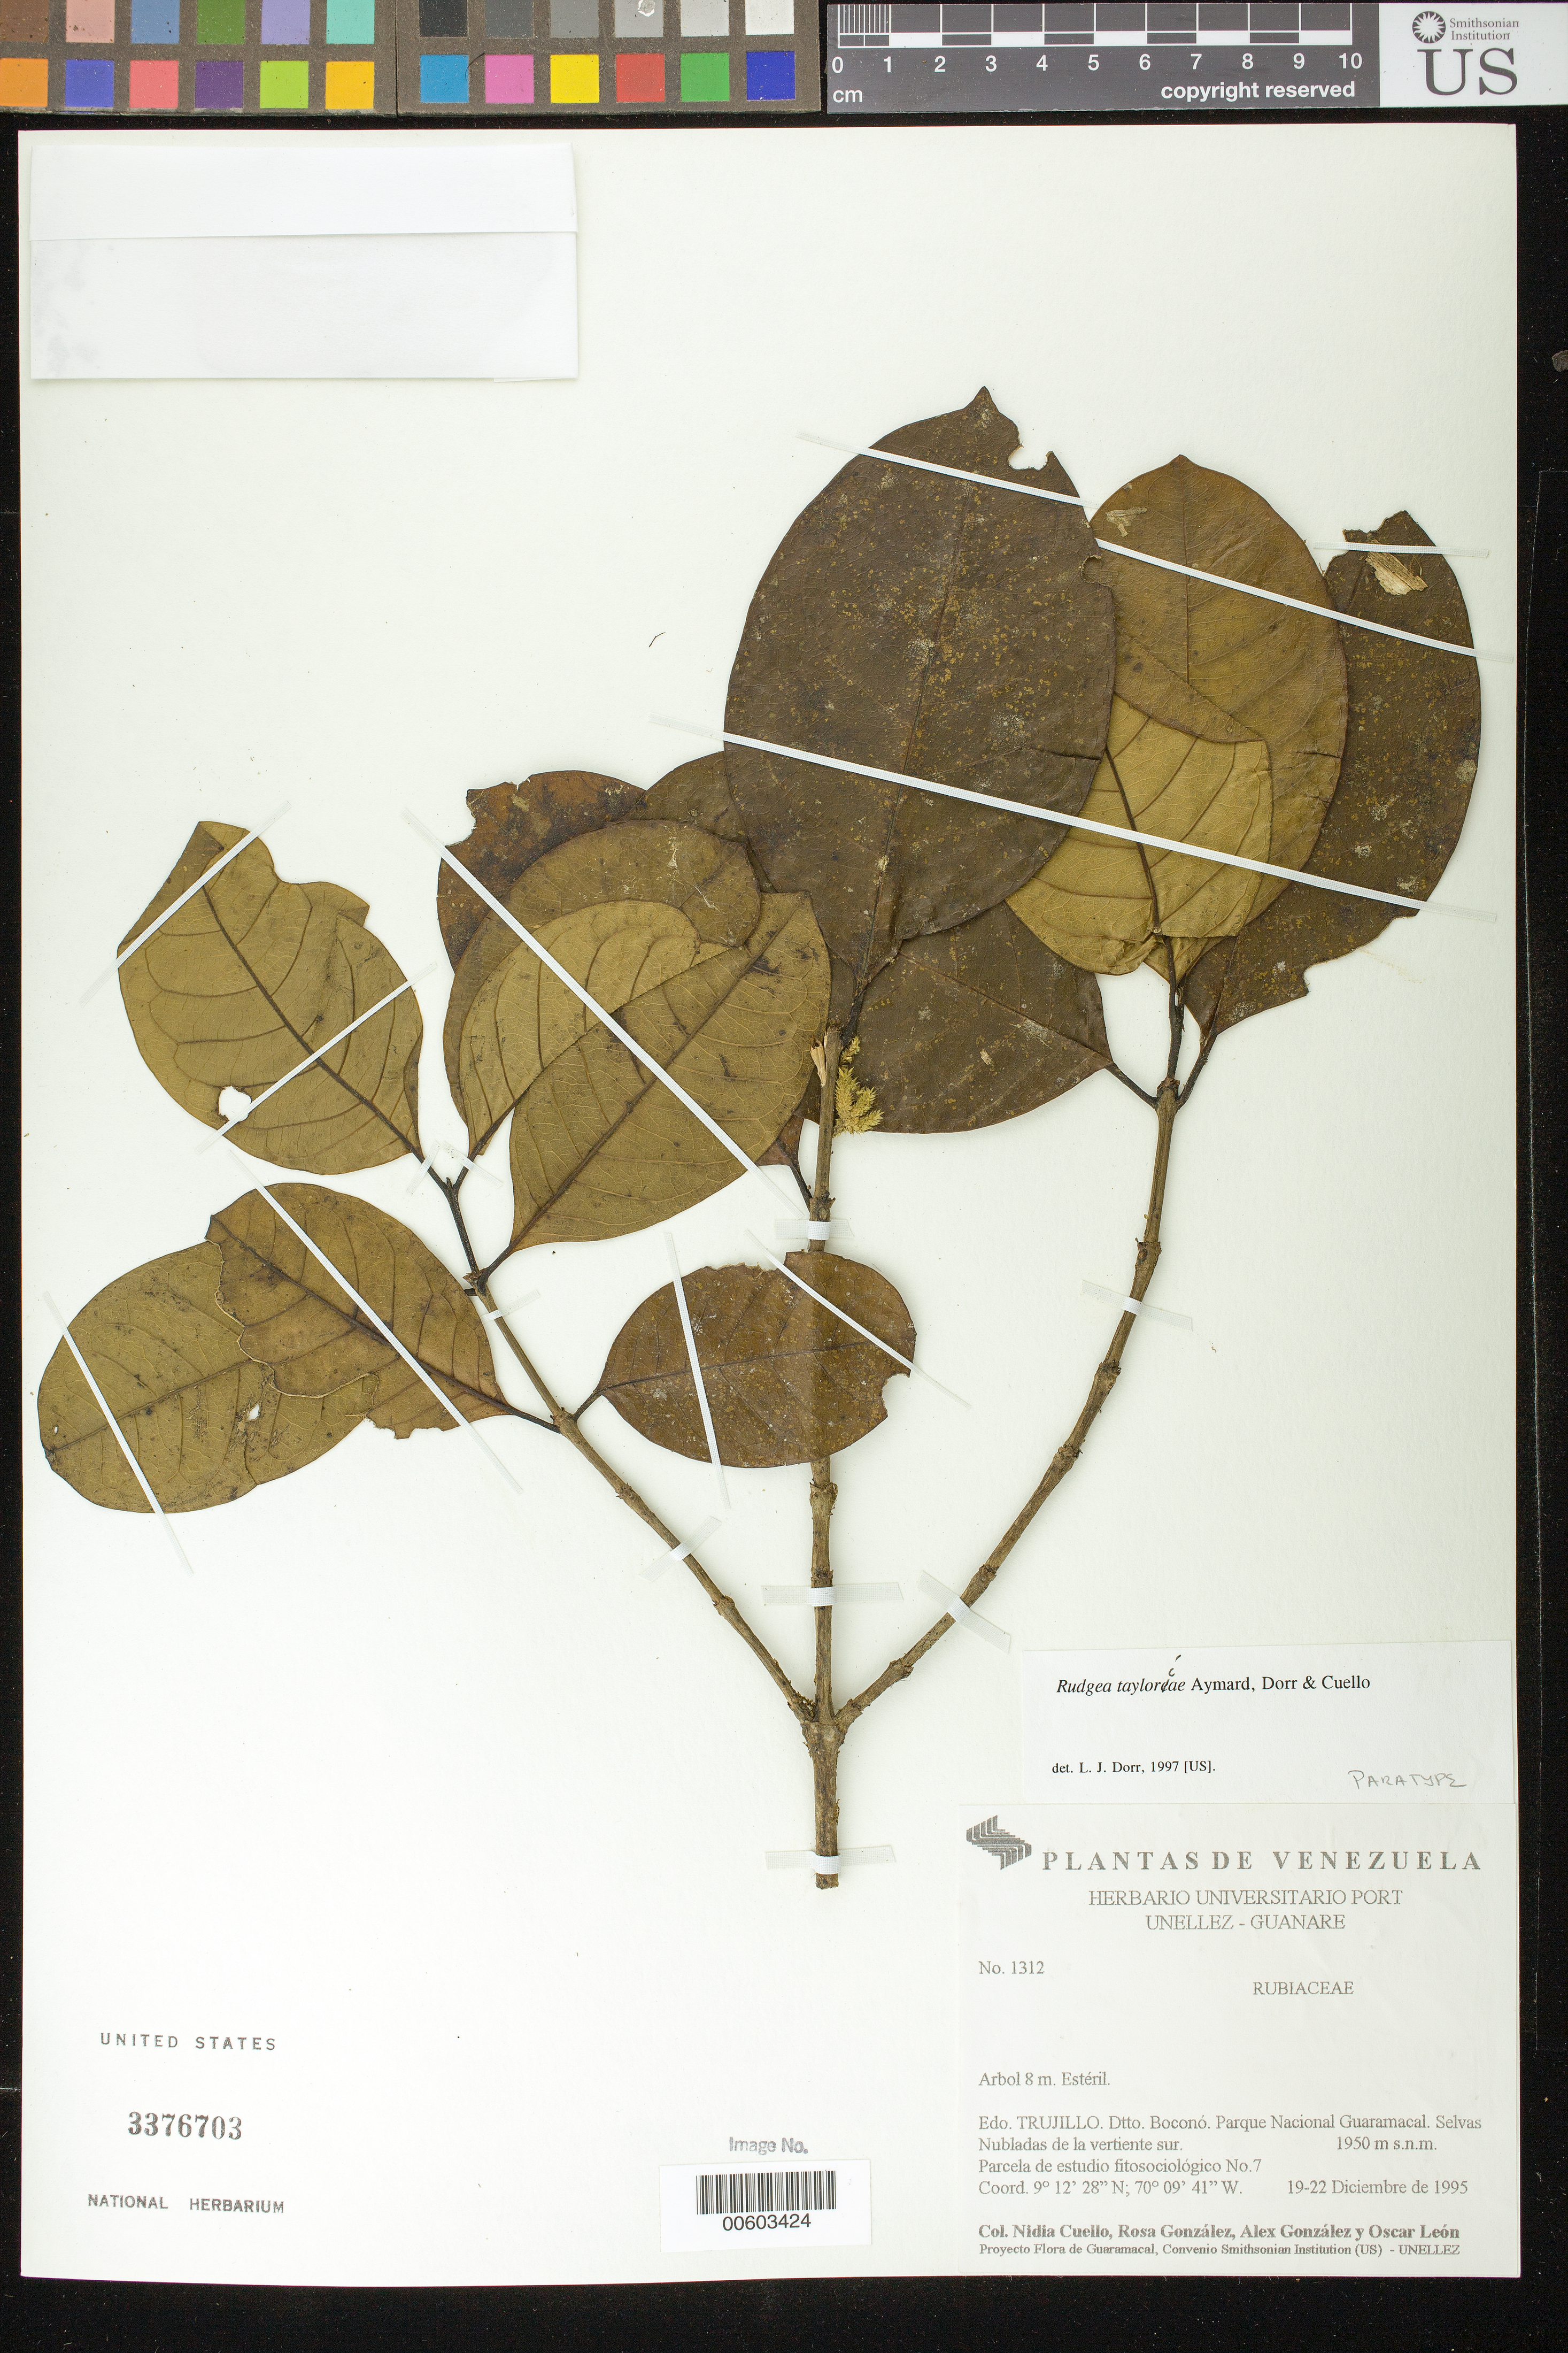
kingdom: Plantae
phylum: Tracheophyta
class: Magnoliopsida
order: Gentianales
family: Rubiaceae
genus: Rudgea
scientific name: Rudgea tayloriae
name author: Aymard et al.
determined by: Dorr, L. J., (BOT), Smithsonian Institution - National Museum of Natural History (UNITED STATES)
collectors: N. L. Cuello, R. González, A. Gonzáles & O. León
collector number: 1312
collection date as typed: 19 Dec 1995 to 22 Dec 1995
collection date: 1995-12-19/1995-12-22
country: Venezuela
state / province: Trujillo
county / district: Boconó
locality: Parque Nacional Guaramacal, vertiente S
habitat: Selvas nubladas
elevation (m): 1950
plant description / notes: MO, PORT, US; Paratype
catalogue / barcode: US 3376703